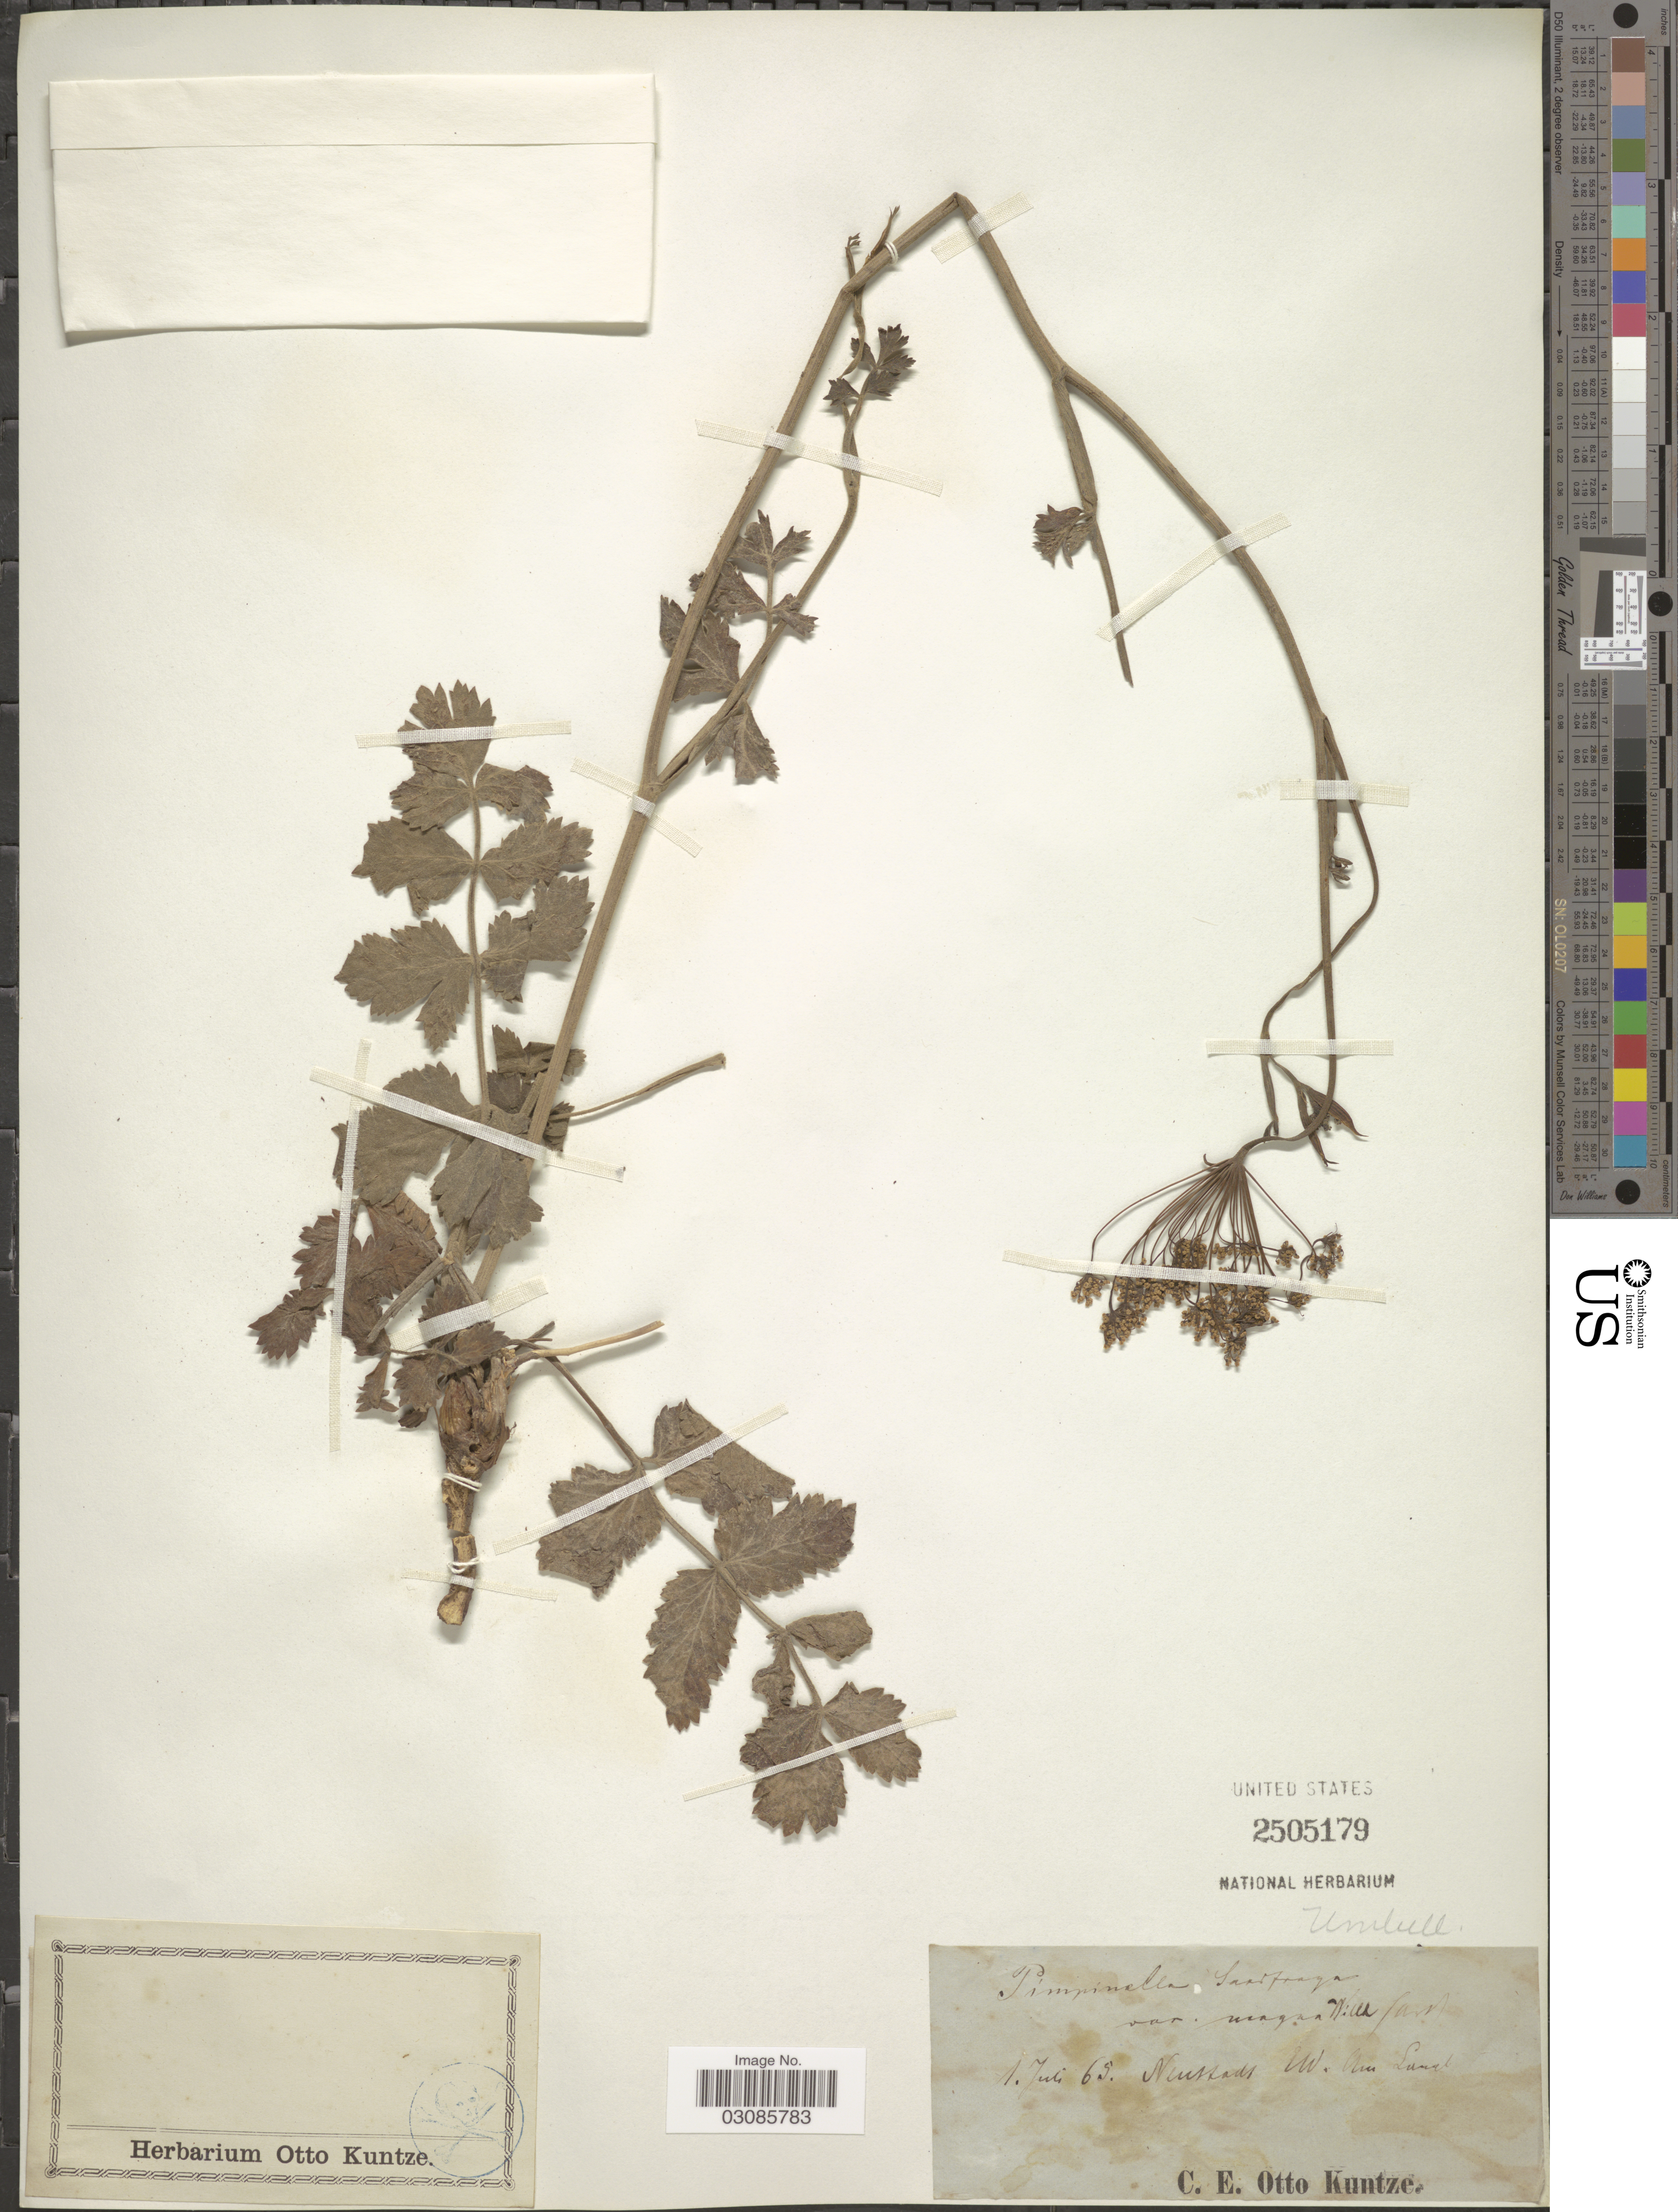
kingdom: Plantae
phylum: Tracheophyta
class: Magnoliopsida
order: Apiales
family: Apiaceae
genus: Pimpinella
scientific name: Pimpinella saxifraga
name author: L.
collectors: C.E.O. Kuntze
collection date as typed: Transcribed d/m/y: 1/7/65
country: Germany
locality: Neustadt EW. Am Laaqt. [interpreted]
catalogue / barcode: US 2505179